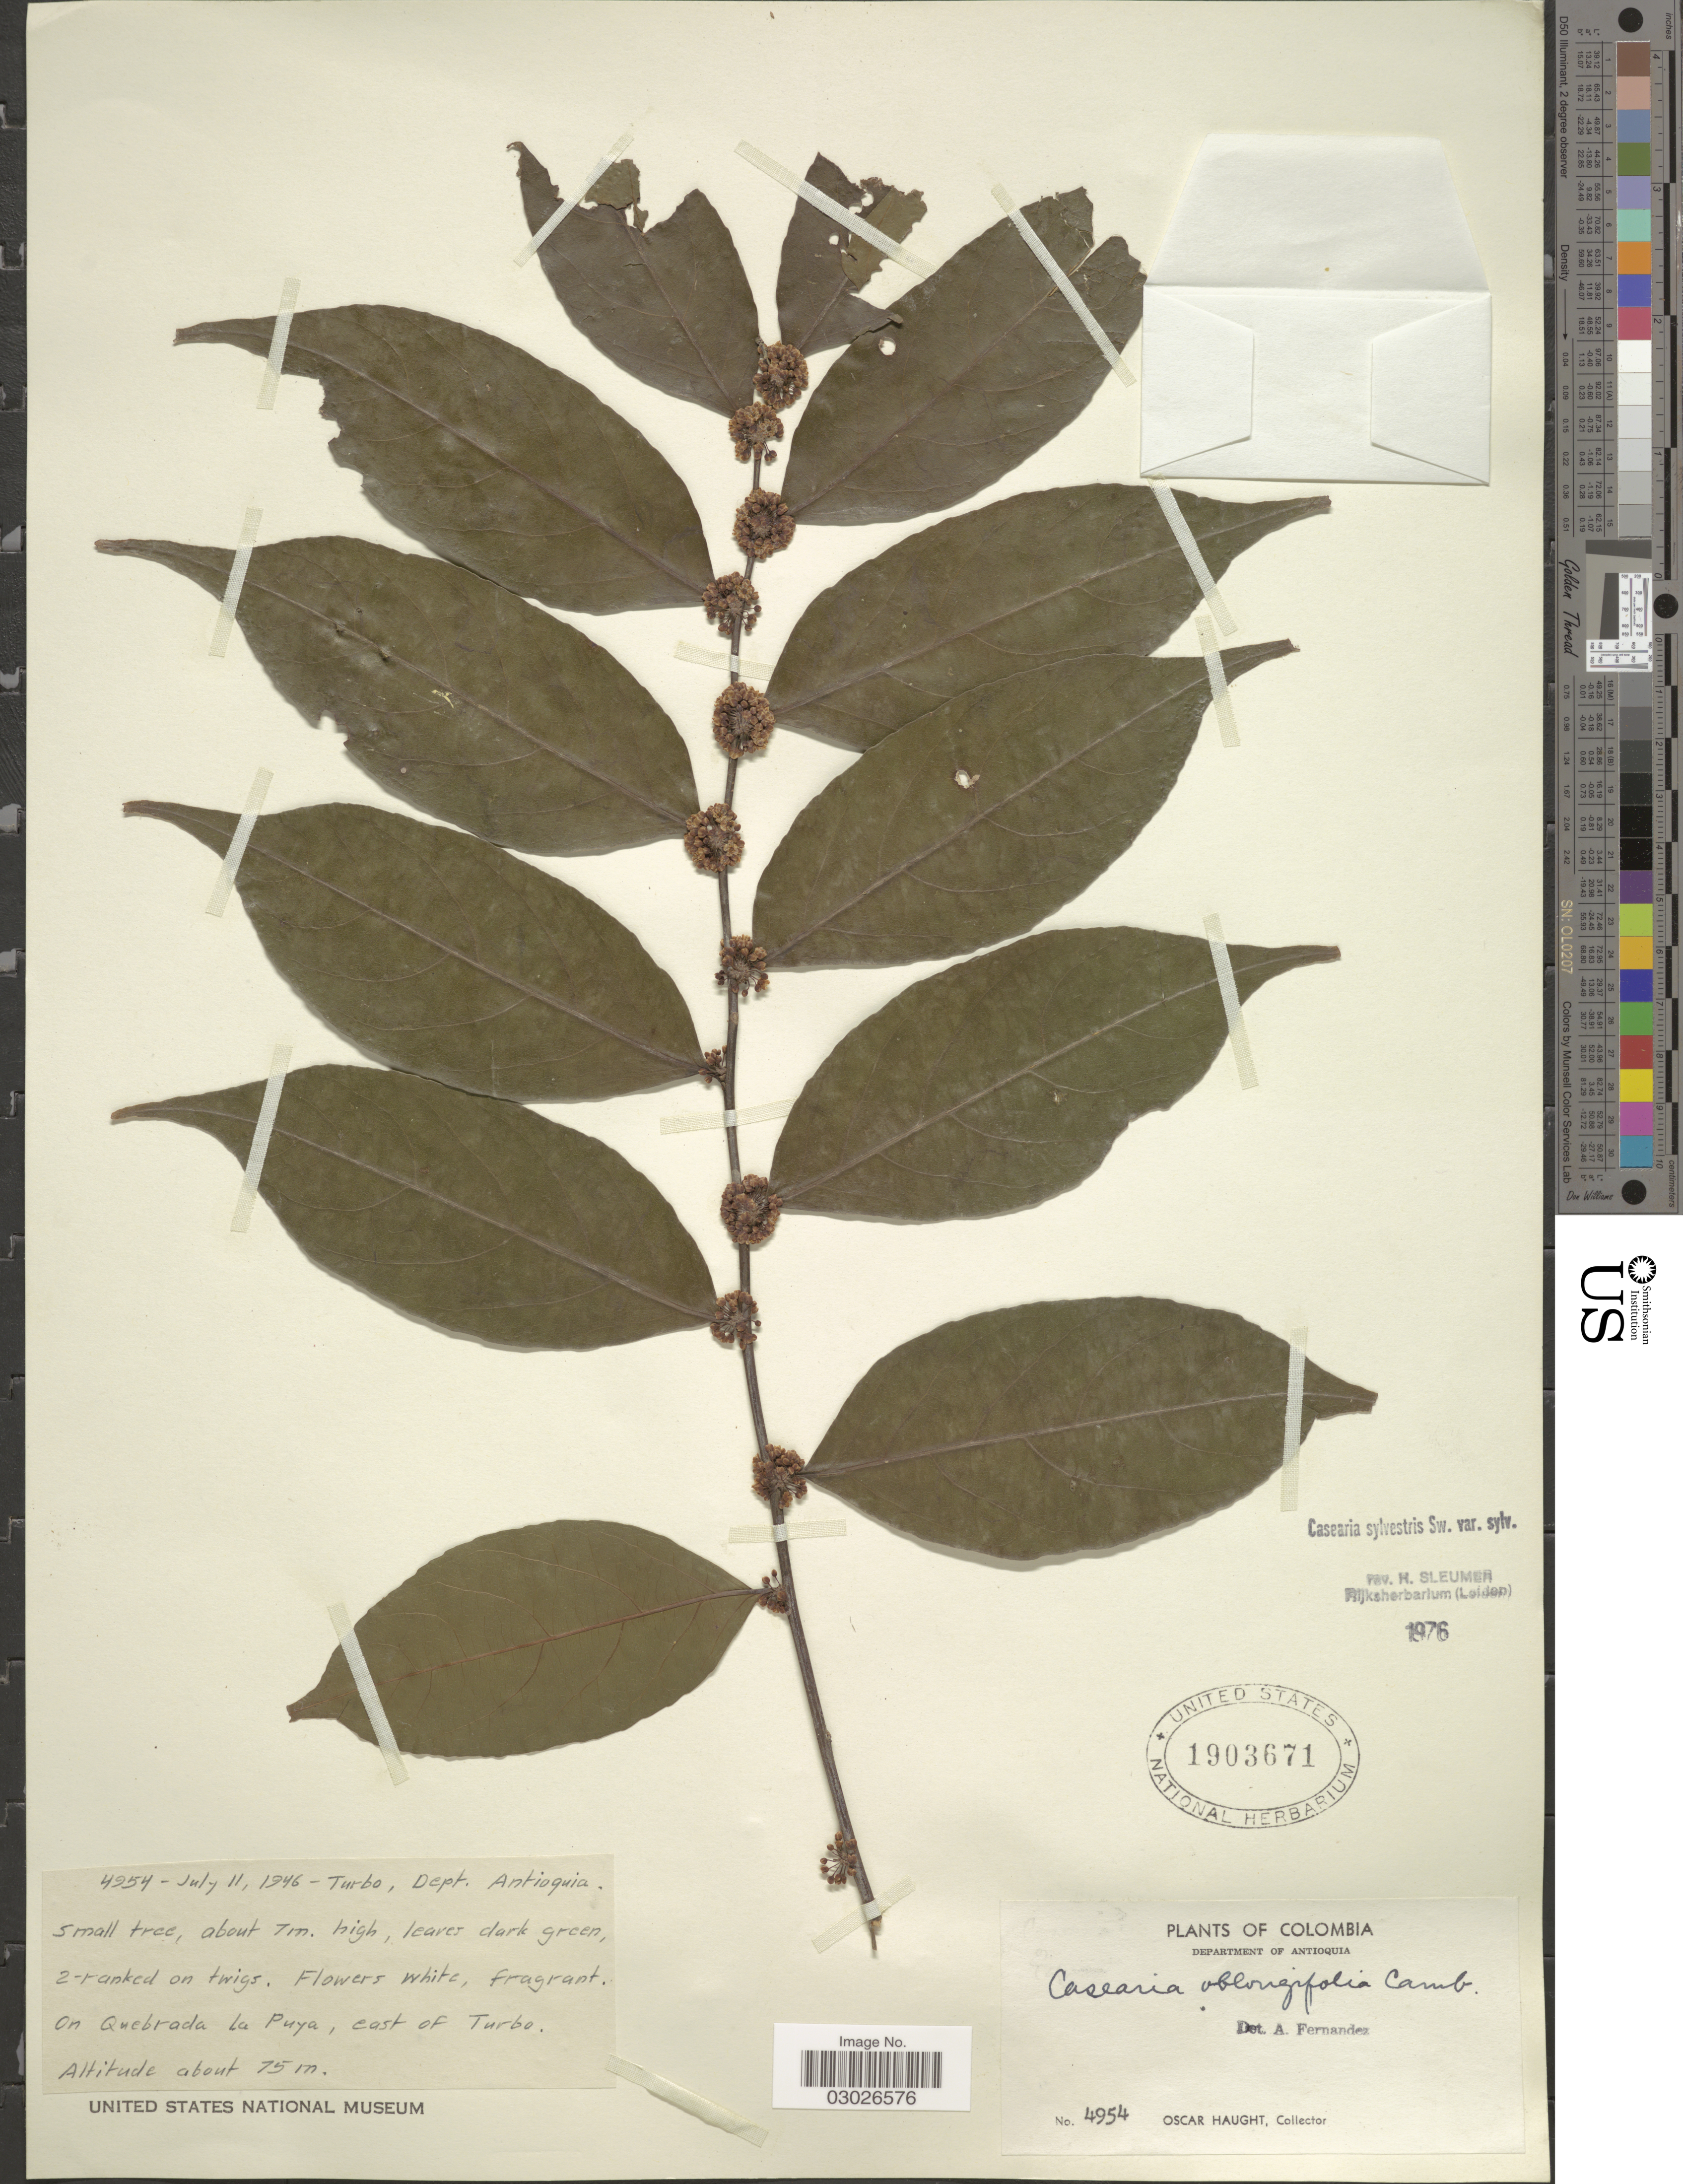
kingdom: Plantae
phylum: Tracheophyta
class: Magnoliopsida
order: Malpighiales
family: Salicaceae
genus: Casearia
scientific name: Casearia sylvestris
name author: Sw.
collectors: O. Haught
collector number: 4954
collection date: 1946-07-11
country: Colombia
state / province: Antioquia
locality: Department of Antioquia, On Quebrada La Playa, east of Turbo.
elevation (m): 75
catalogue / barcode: US 1903671